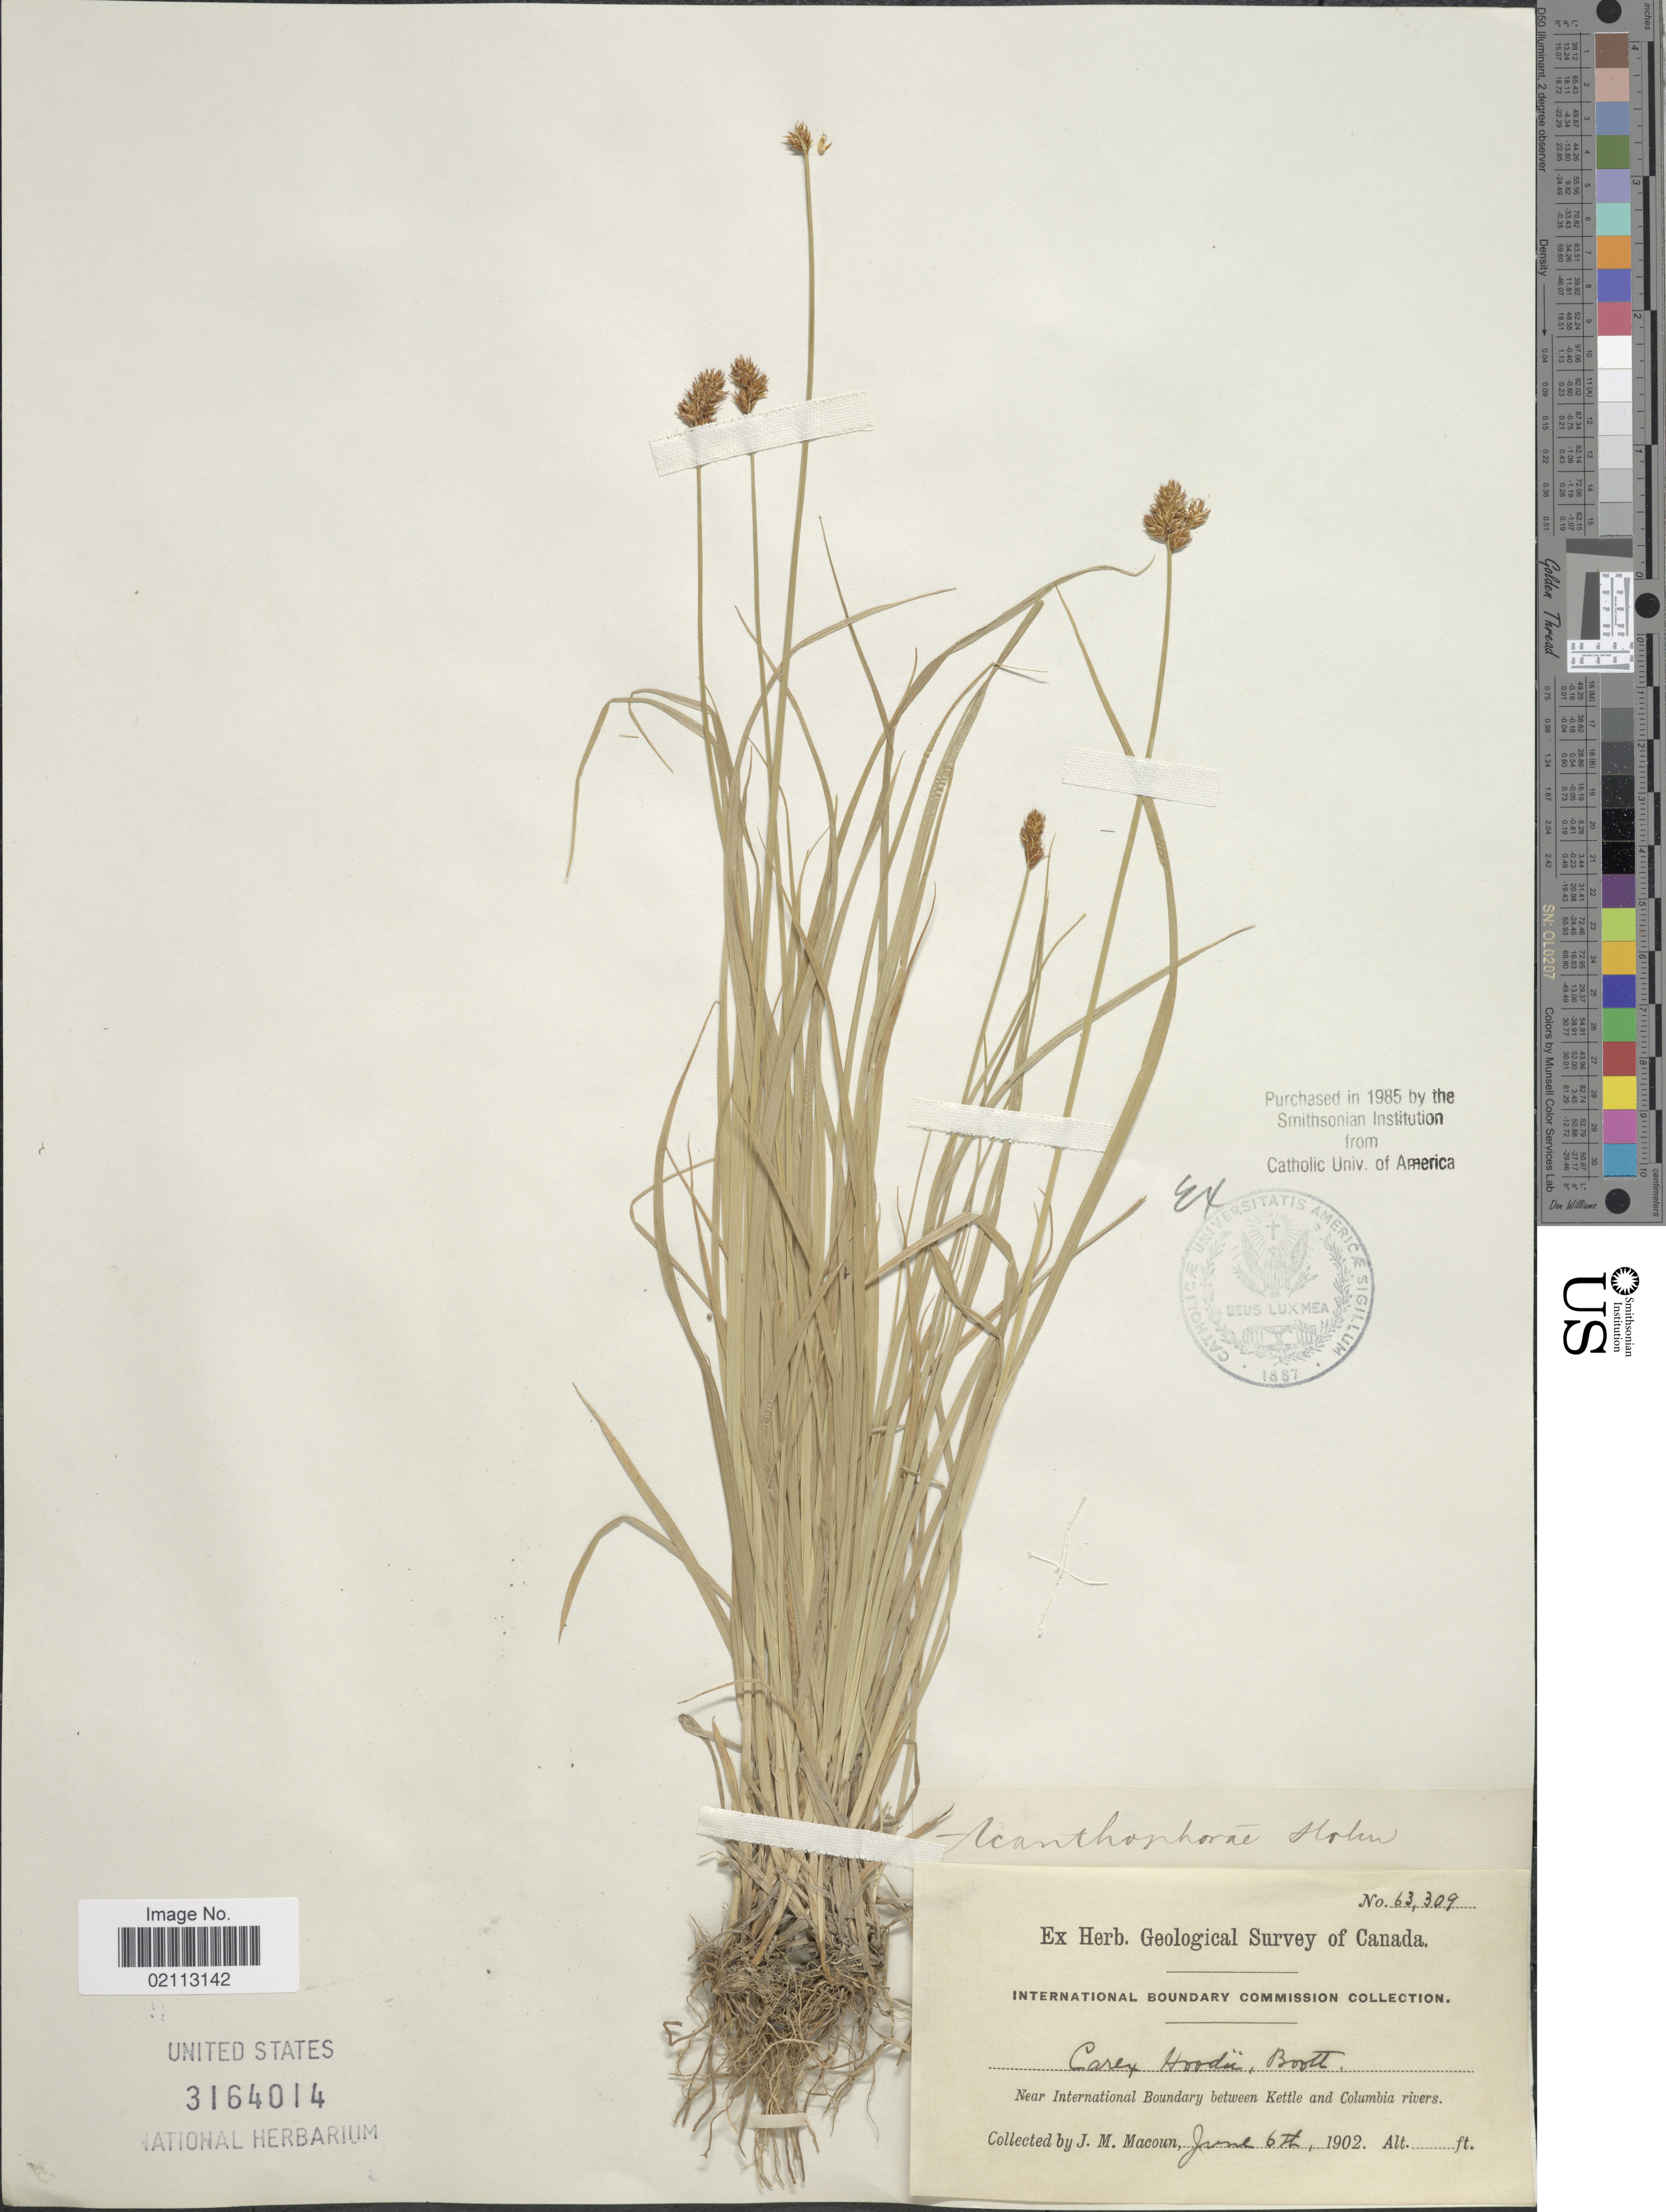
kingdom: Plantae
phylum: Tracheophyta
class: Liliopsida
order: Poales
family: Cyperaceae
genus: Carex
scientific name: Carex hoodii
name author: Boott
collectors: J. M. Macoun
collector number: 63309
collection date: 1902-06-06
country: Canada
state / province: British Columbia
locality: Near International Boundary between Kettle and Columbia rivers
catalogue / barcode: US 3164014